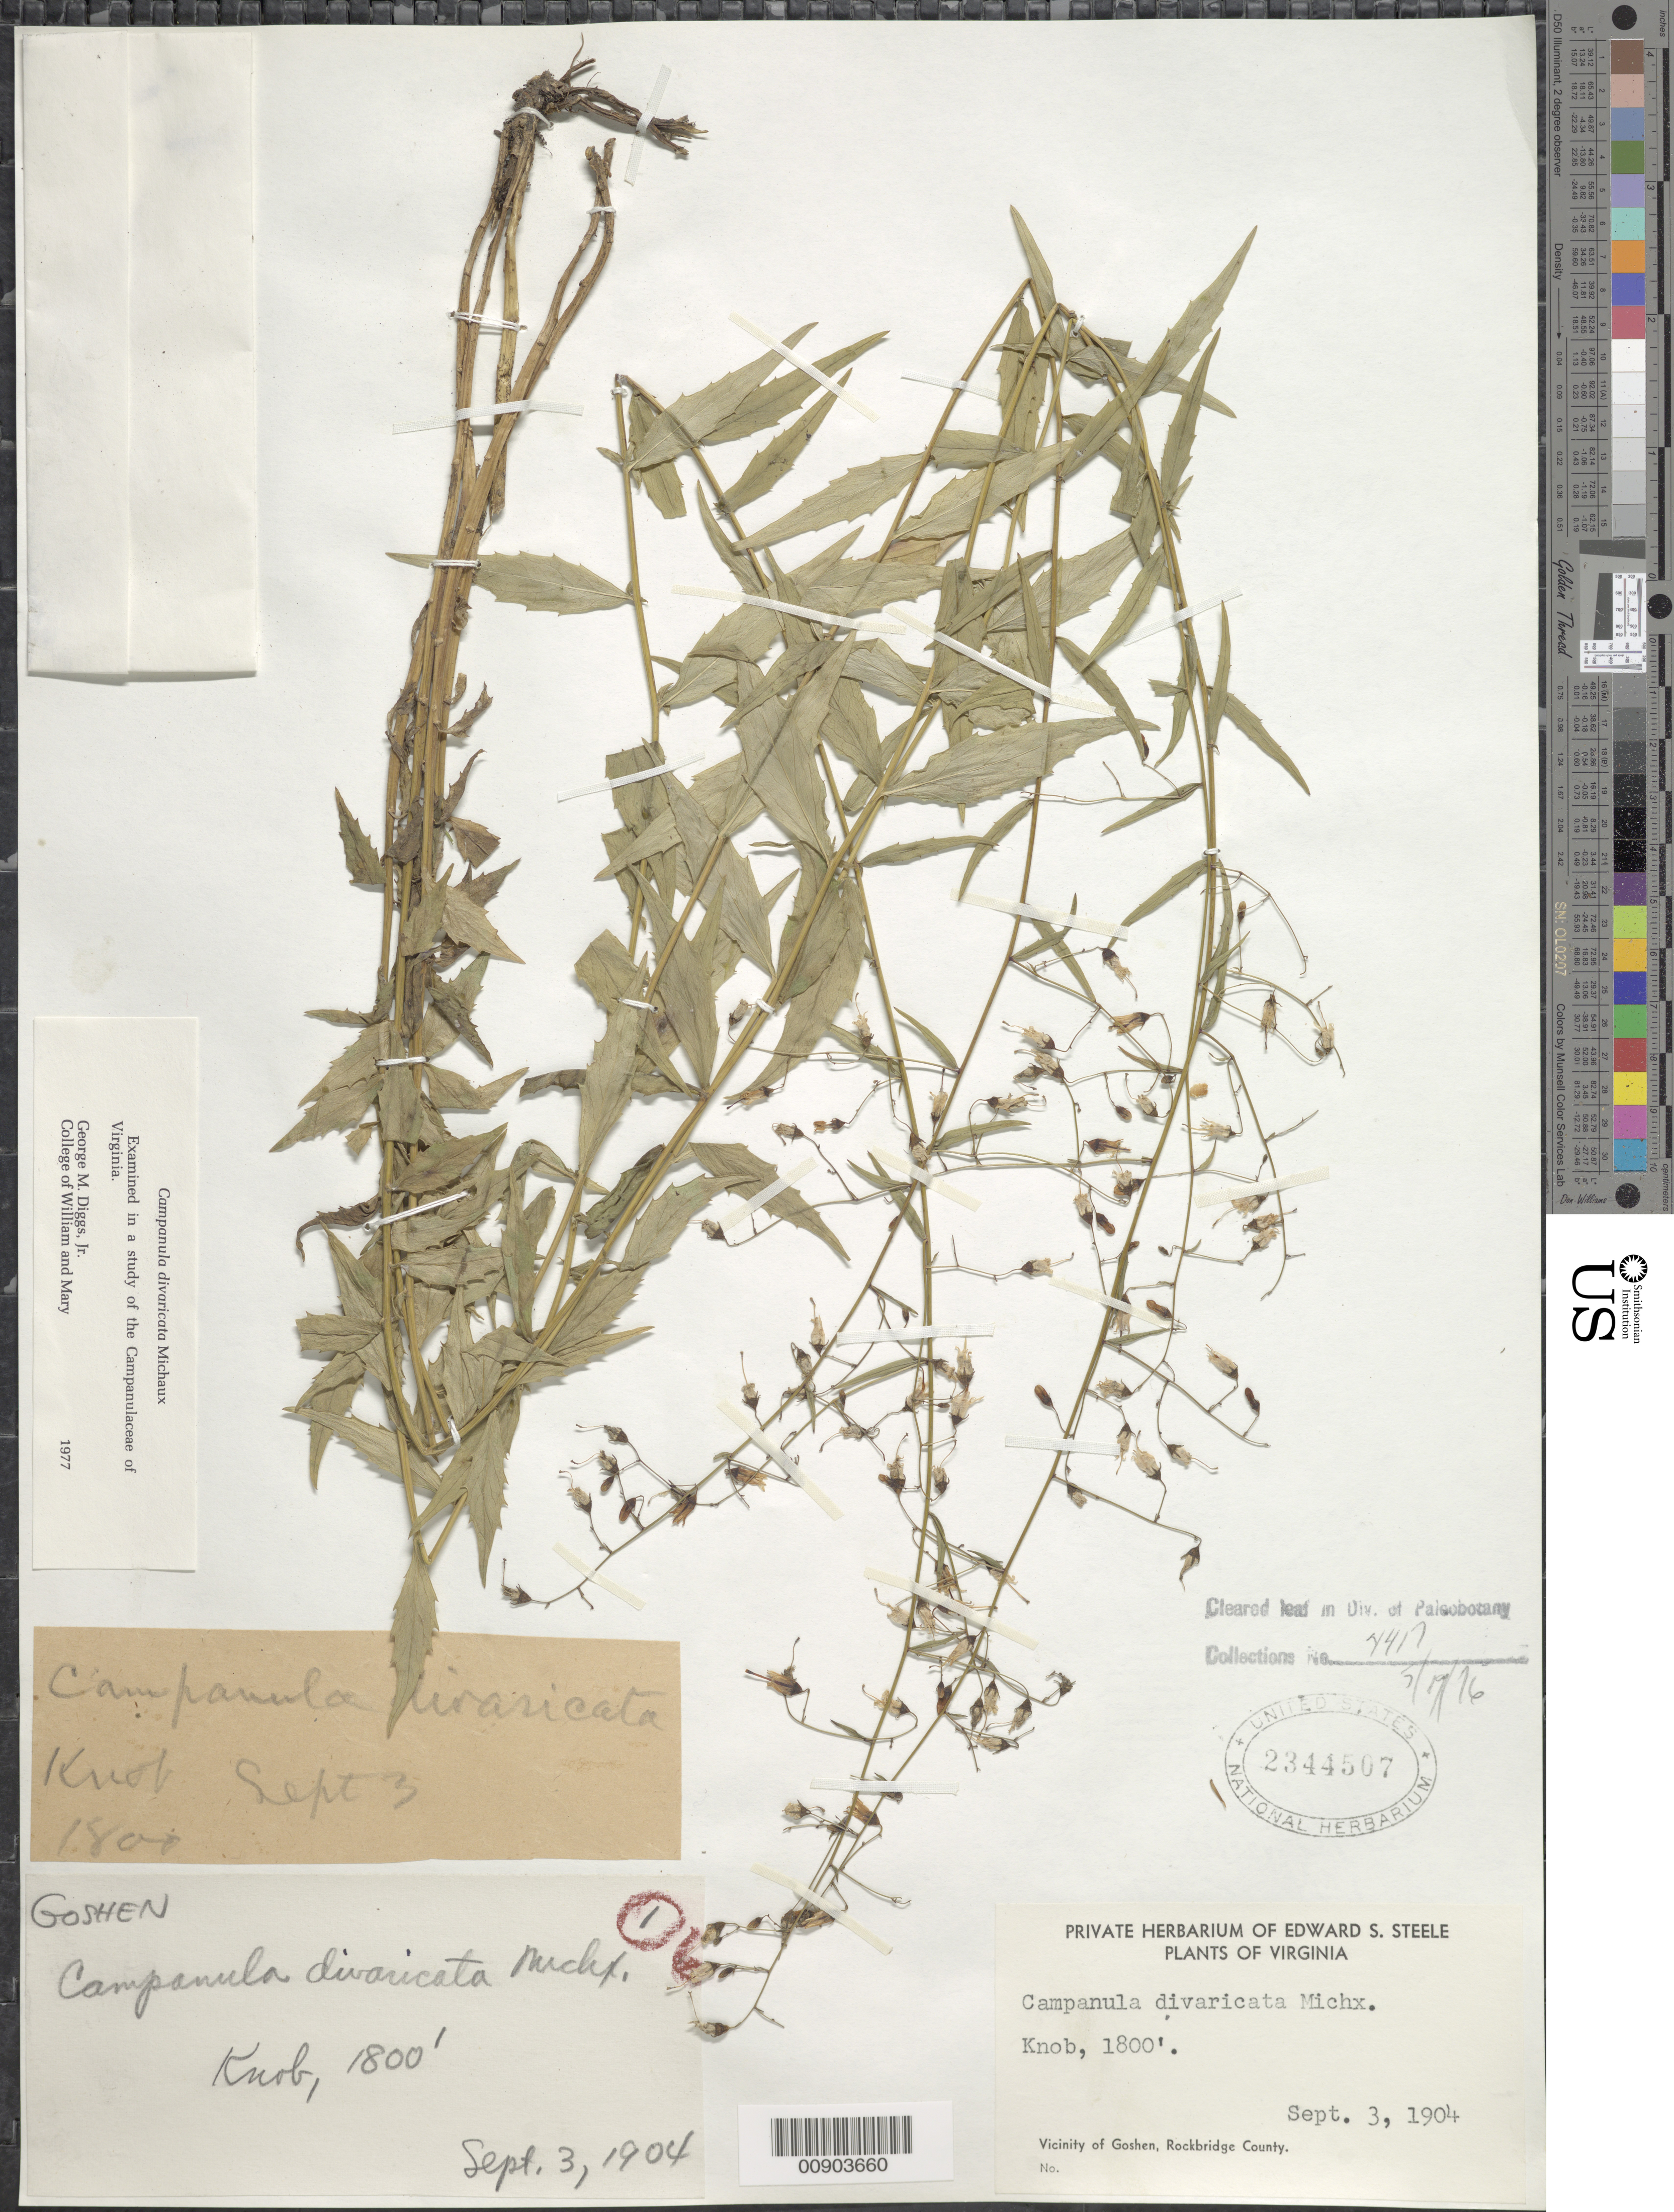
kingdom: Plantae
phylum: Tracheophyta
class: Magnoliopsida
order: Asterales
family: Campanulaceae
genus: Campanula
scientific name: Campanula divaricata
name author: Michx.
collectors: E. Steele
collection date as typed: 03 Sep 1904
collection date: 1904-09-03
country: United States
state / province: Virginia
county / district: Rockbridge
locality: Vicinity of Goshen. Knob.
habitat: Knob.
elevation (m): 549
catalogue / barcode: US 2344507